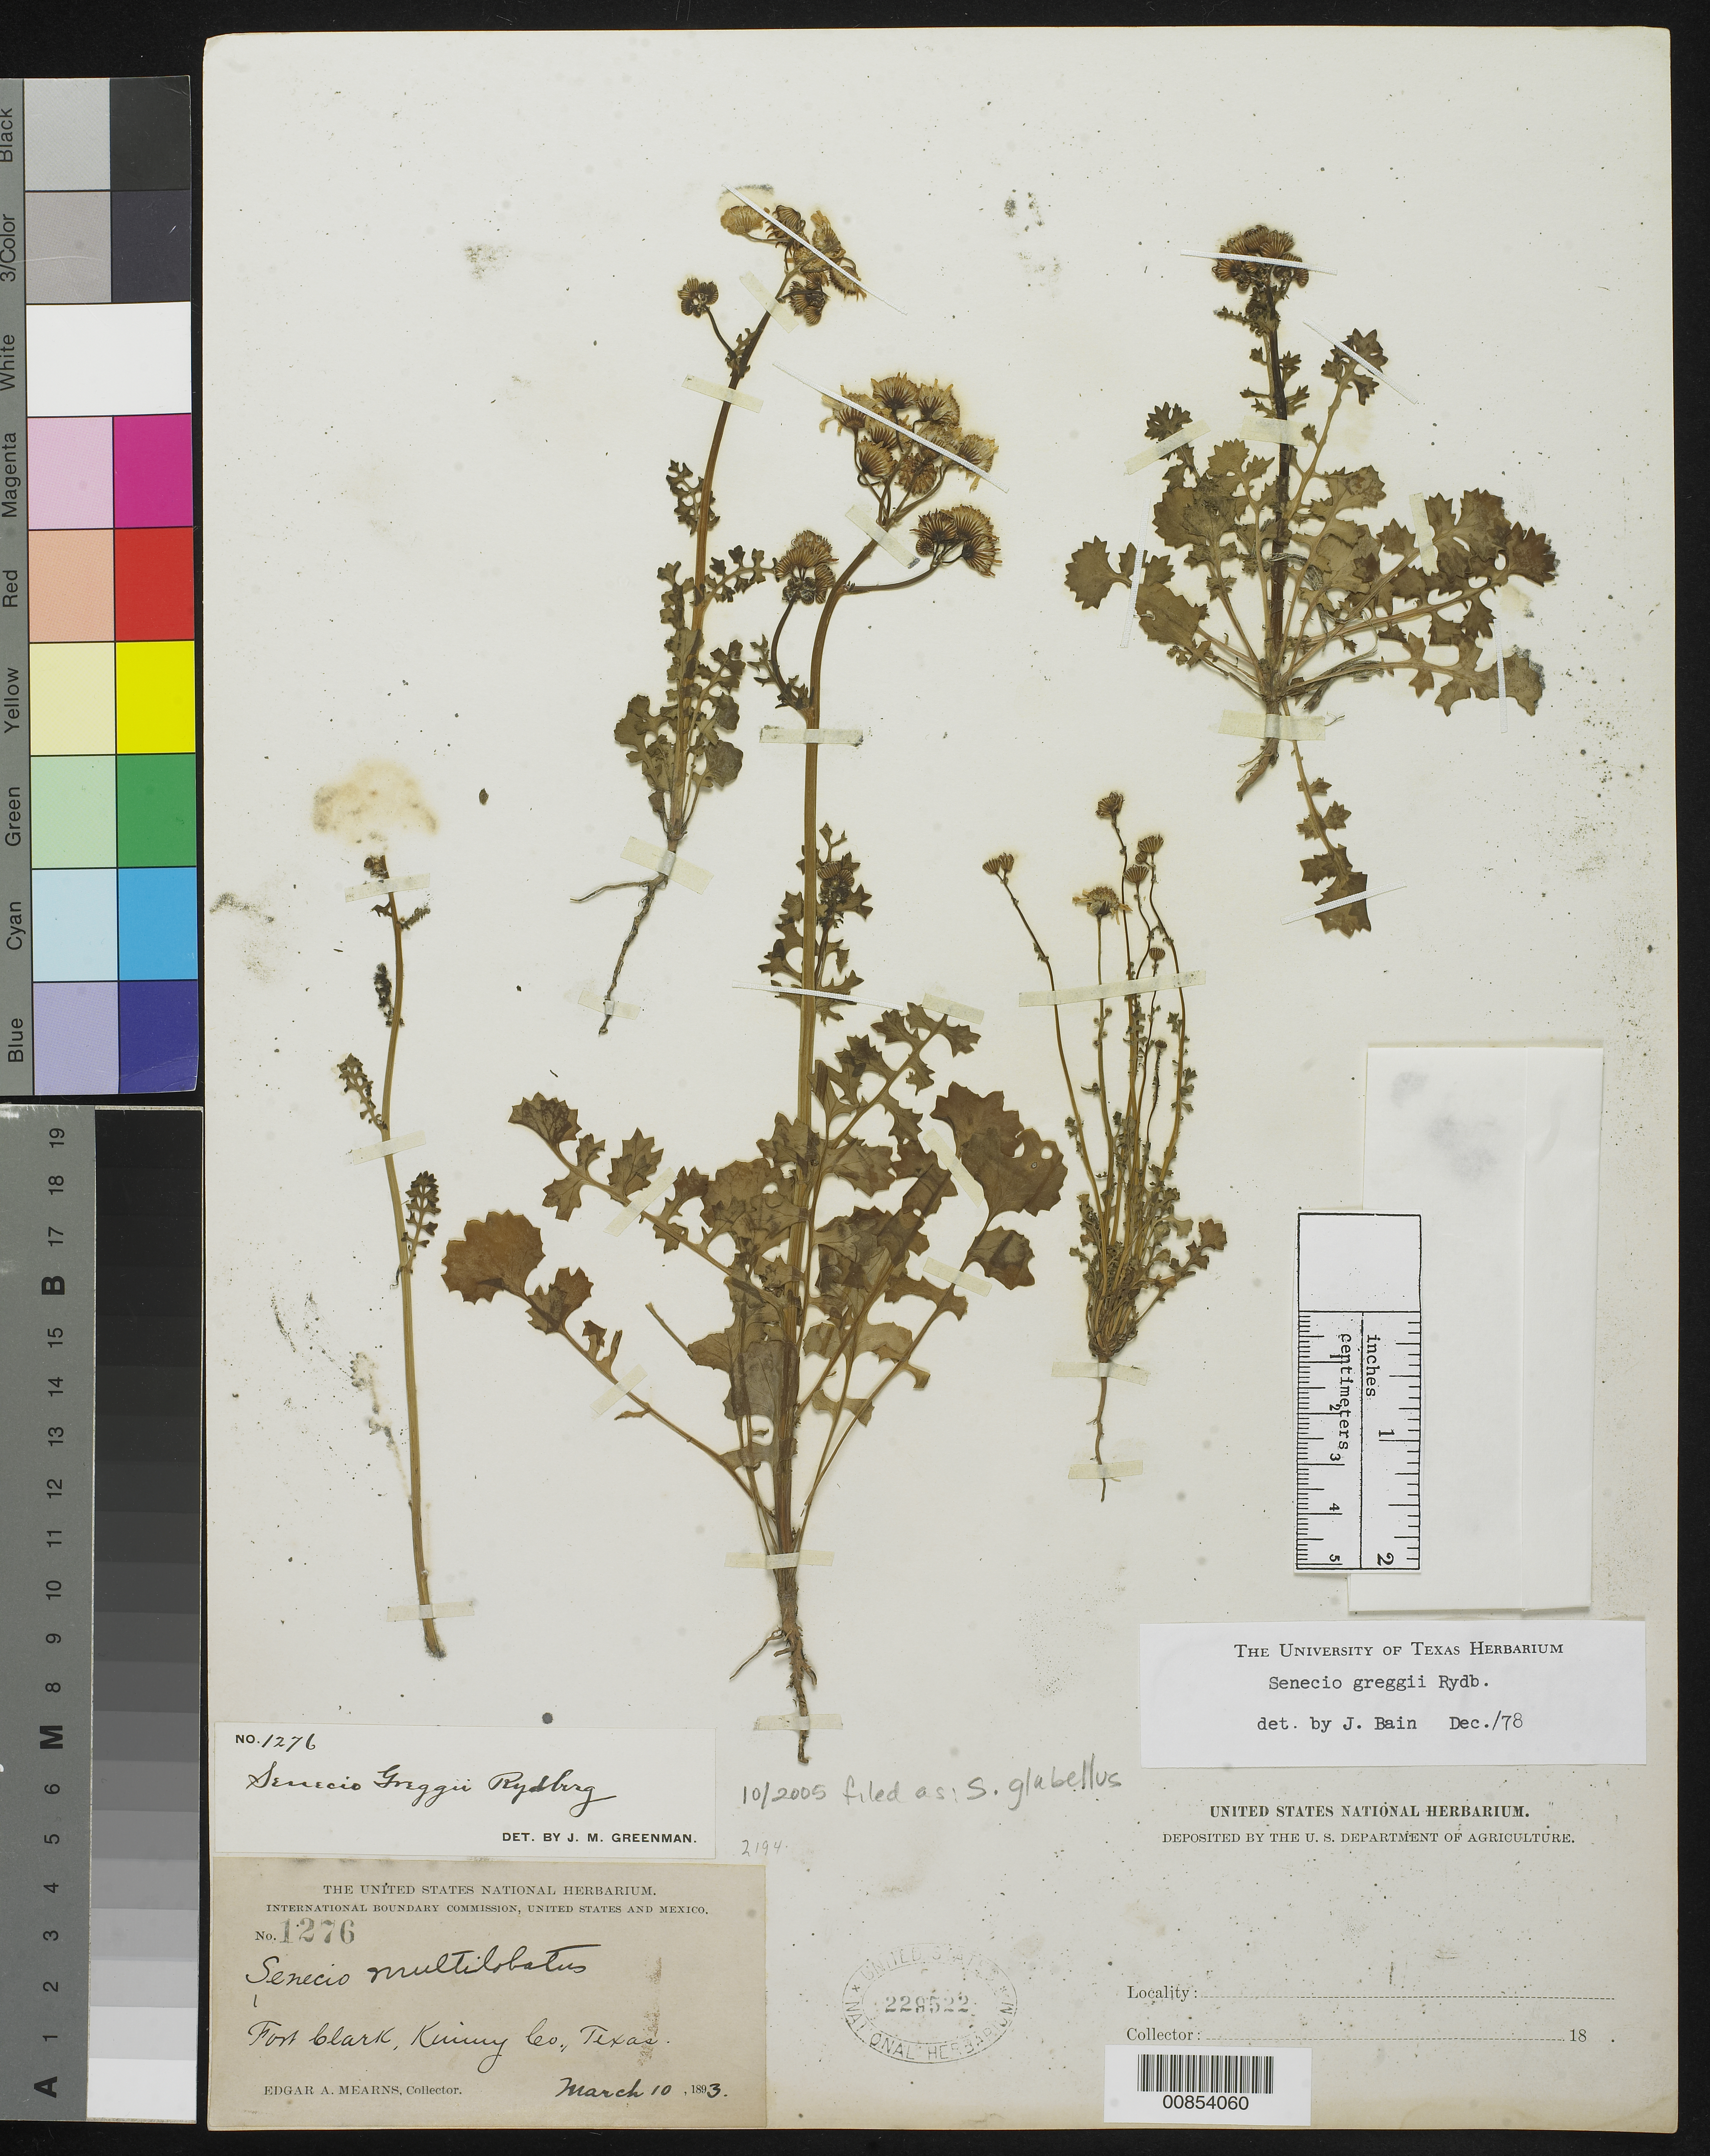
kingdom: Plantae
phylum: Tracheophyta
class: Magnoliopsida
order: Asterales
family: Asteraceae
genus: Packera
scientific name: Packera glabella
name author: (Poir.) C. Jeffrey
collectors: E. A. Mearns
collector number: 1276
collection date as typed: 10 Mar 1893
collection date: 1893-03-10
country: United States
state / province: Texas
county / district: Kinney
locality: Fort Clark, Kinney County, Texas.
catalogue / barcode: US 229522